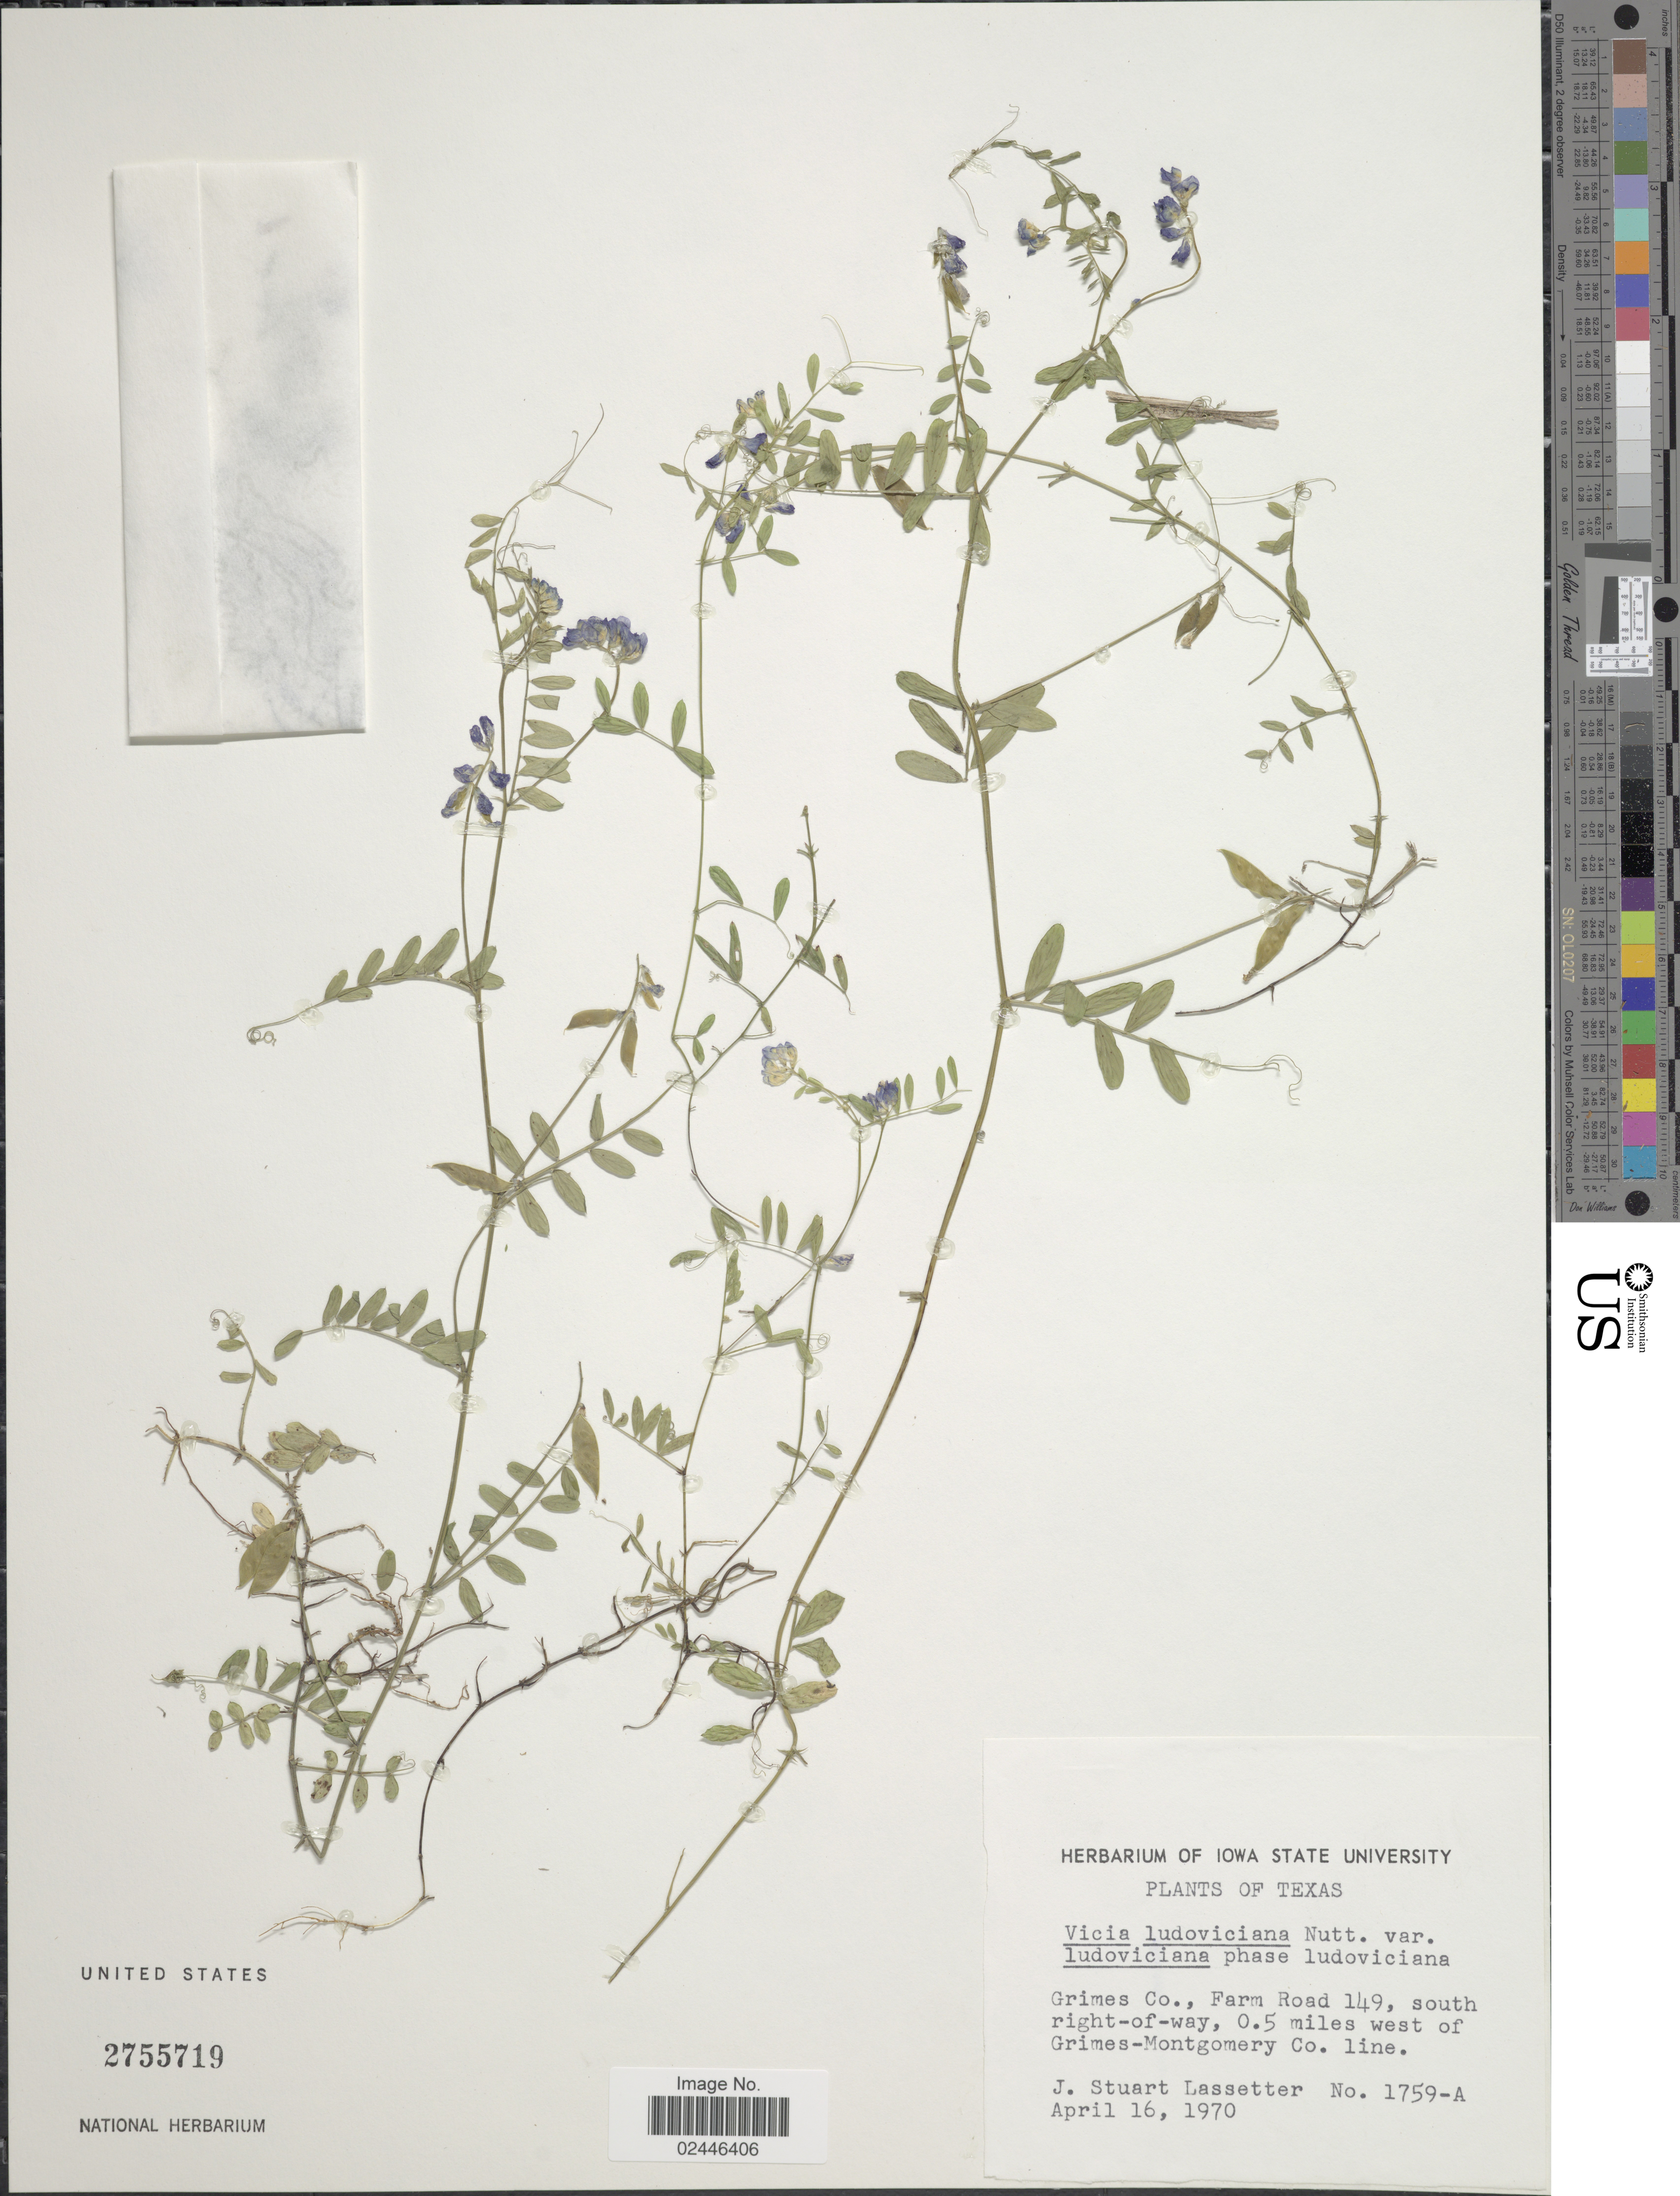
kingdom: Plantae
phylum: Tracheophyta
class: Magnoliopsida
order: Fabales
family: Fabaceae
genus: Vicia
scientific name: Vicia ludoviciana var. ludoviciana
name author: Nutt. ex Torr. & A. Gray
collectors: J. Lassetter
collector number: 1759-A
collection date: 1970-04-16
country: United States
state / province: Texas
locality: Grimes Co., Farm Road 149, south right-of-way, 0.5 miles west of Grimes-Montgomery Co. line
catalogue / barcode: US 2755719